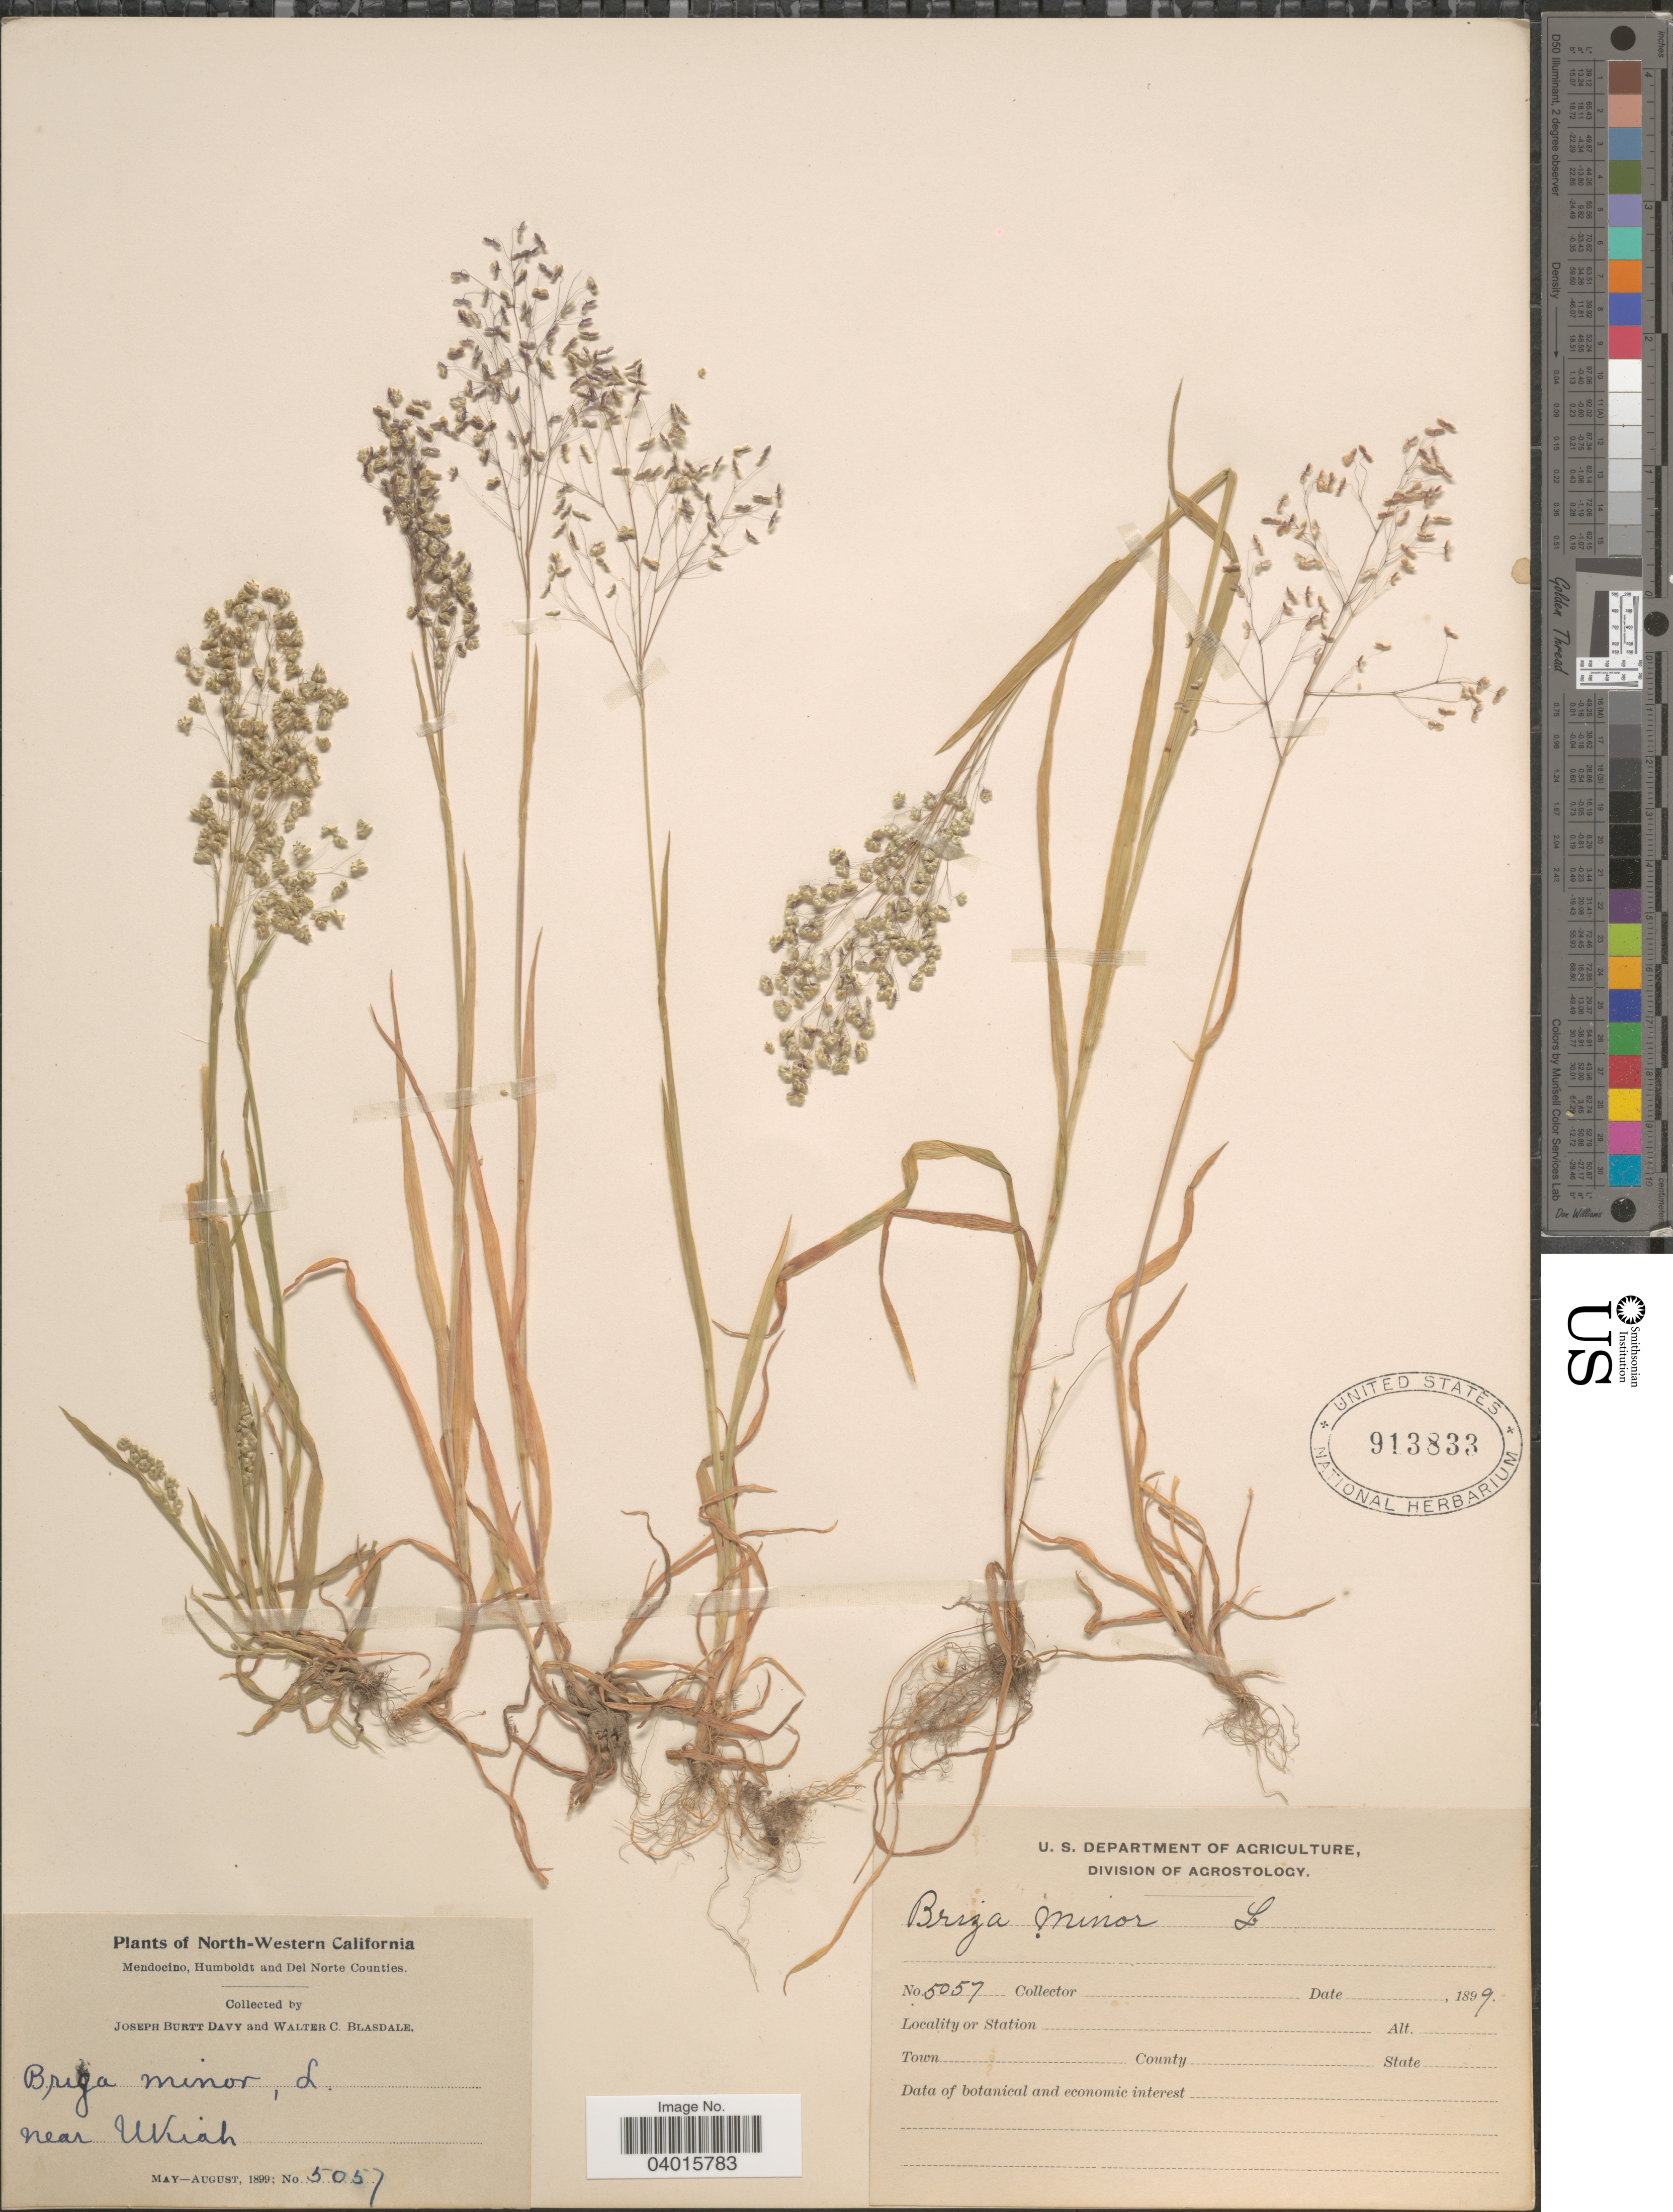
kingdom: Plantae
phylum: Tracheophyta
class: Liliopsida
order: Poales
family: Poaceae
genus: Briza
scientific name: Briza minor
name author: L.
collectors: J. Burtt Davy & W. Blasdale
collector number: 5057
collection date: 1899-05/1899-08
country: United States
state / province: California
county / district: Mendocino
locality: North-Western California. Mendocino, Humboldt and Del Norte Counties. Near Ukiah.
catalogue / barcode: US 913833